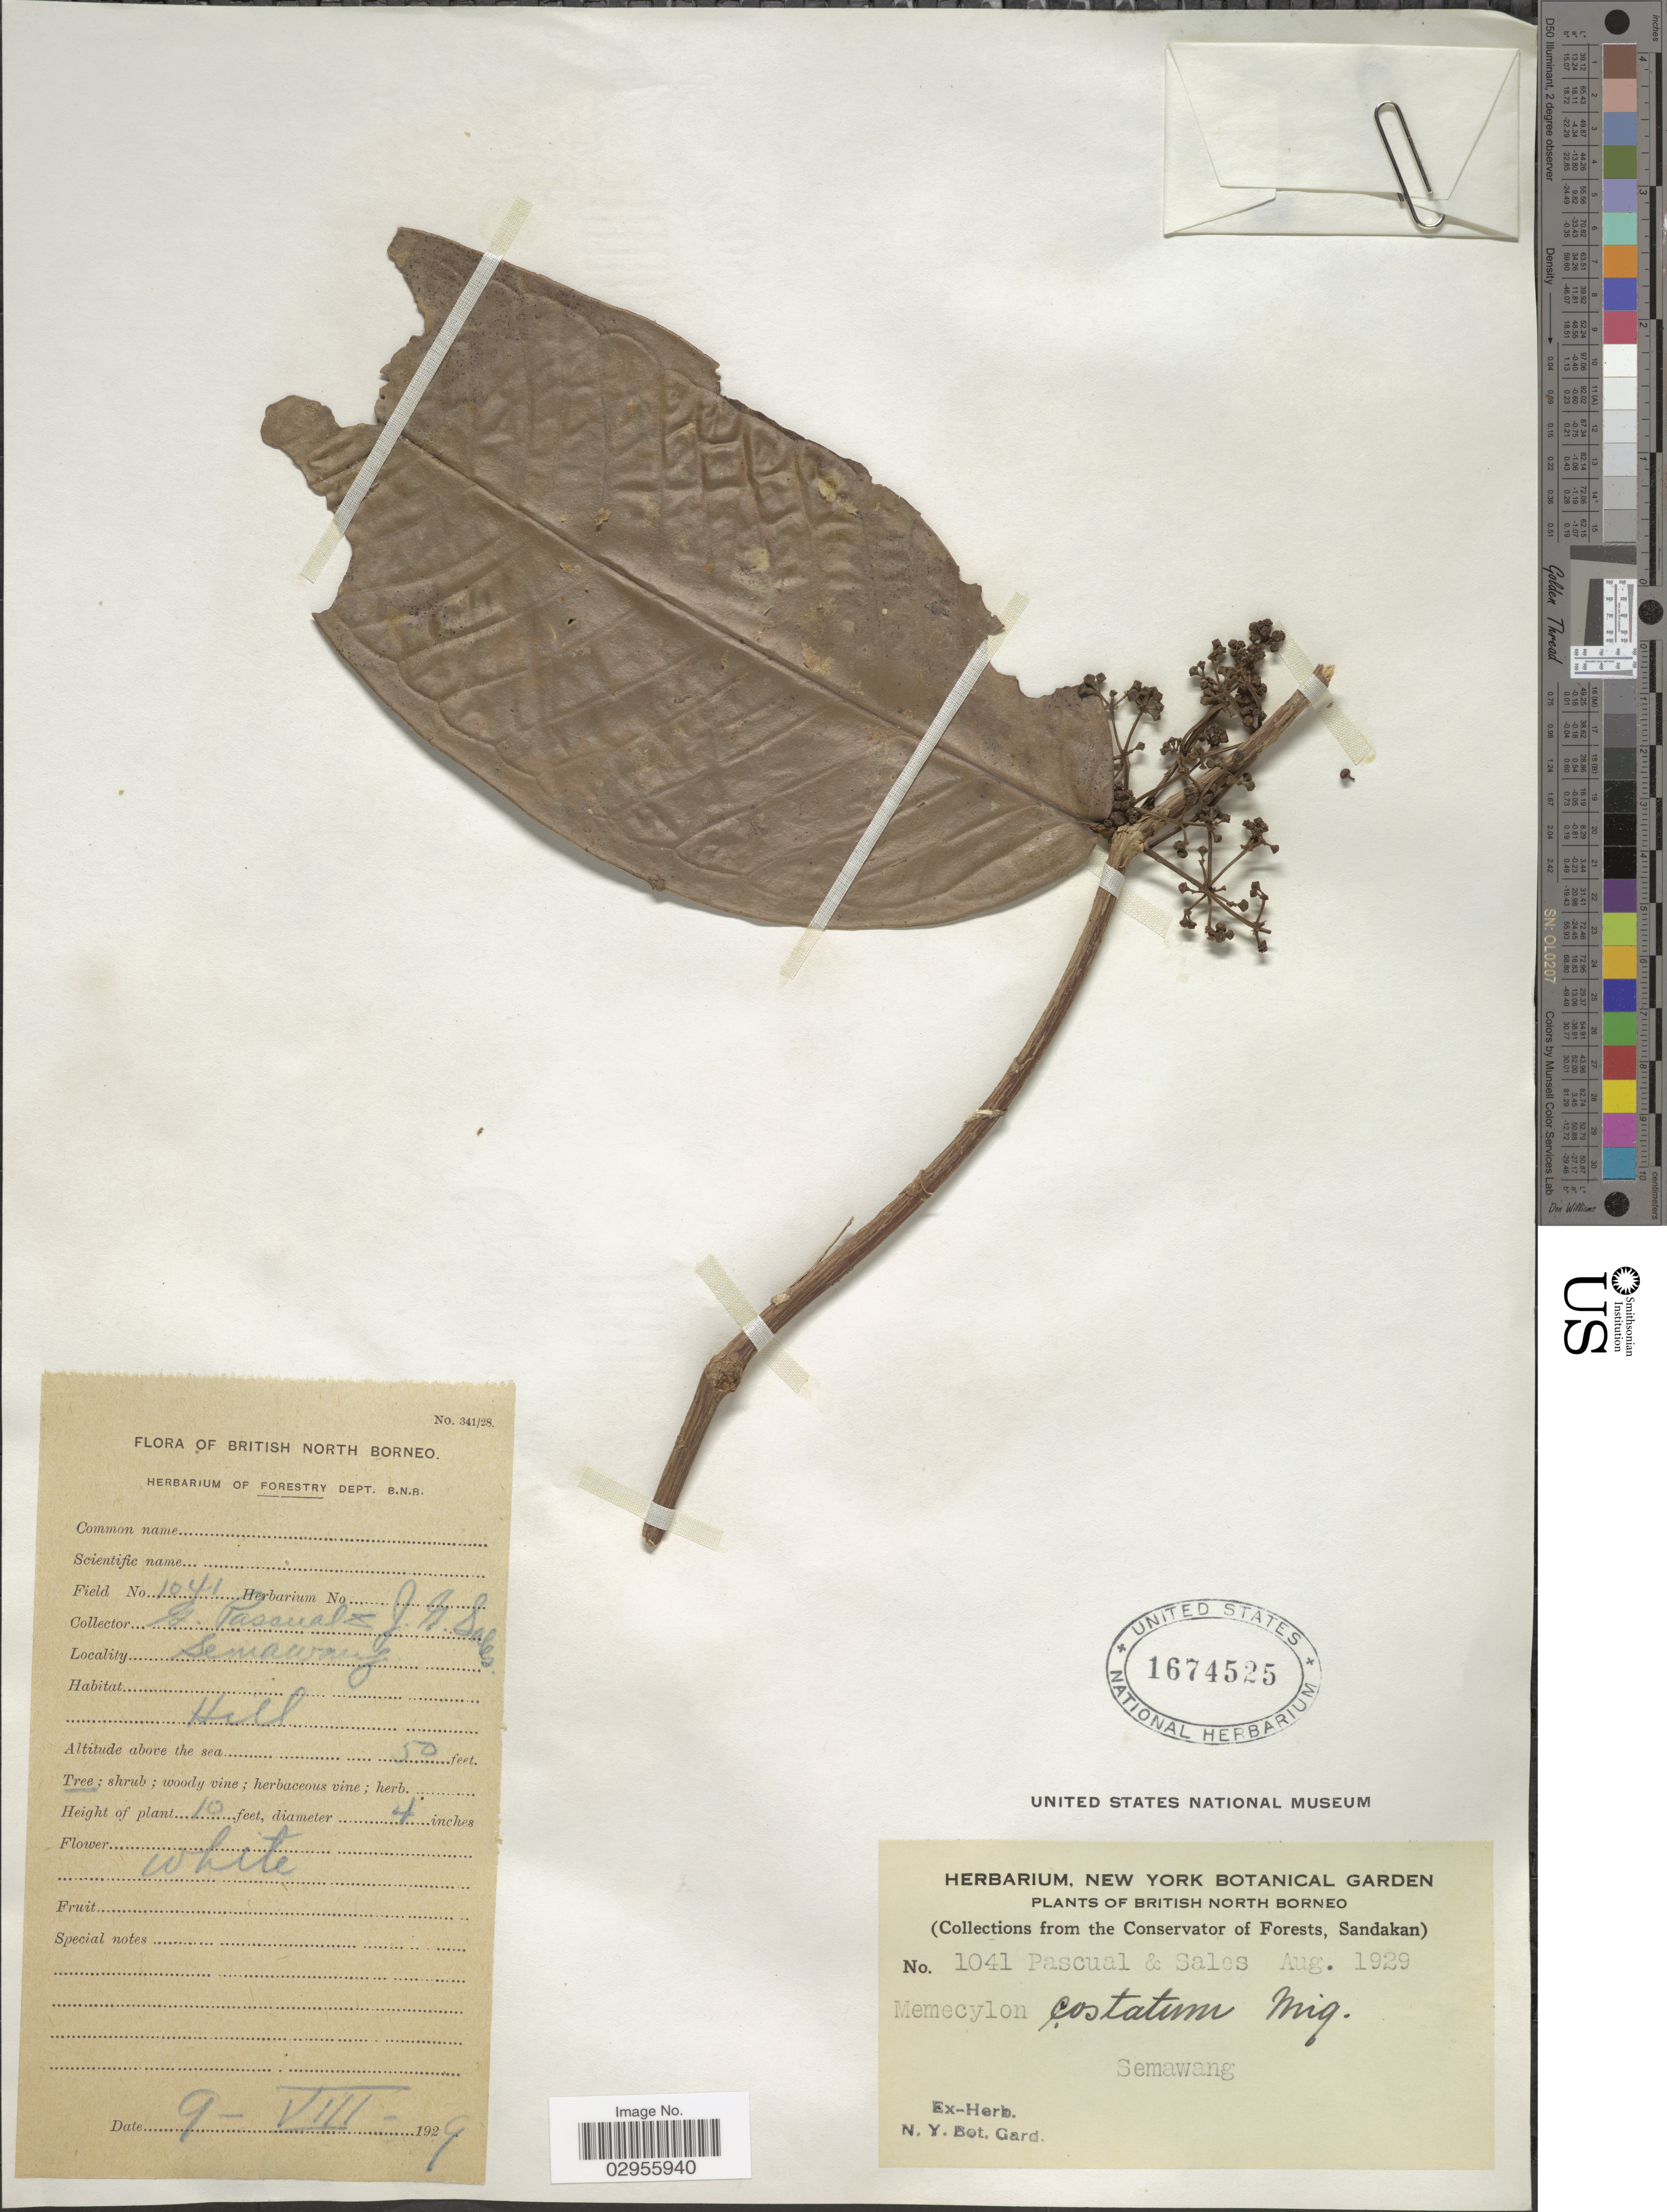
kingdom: Plantae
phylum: Tracheophyta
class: Magnoliopsida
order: Myrtales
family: Melastomataceae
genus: Memecylon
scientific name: Memecylon costatum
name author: Miq.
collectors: P. Greca & J. S. Sales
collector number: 1041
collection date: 1929-08-09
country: Malaysia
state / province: Negeri Sembilan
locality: British North Borneo. Semawang.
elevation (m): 15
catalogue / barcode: US 1674525